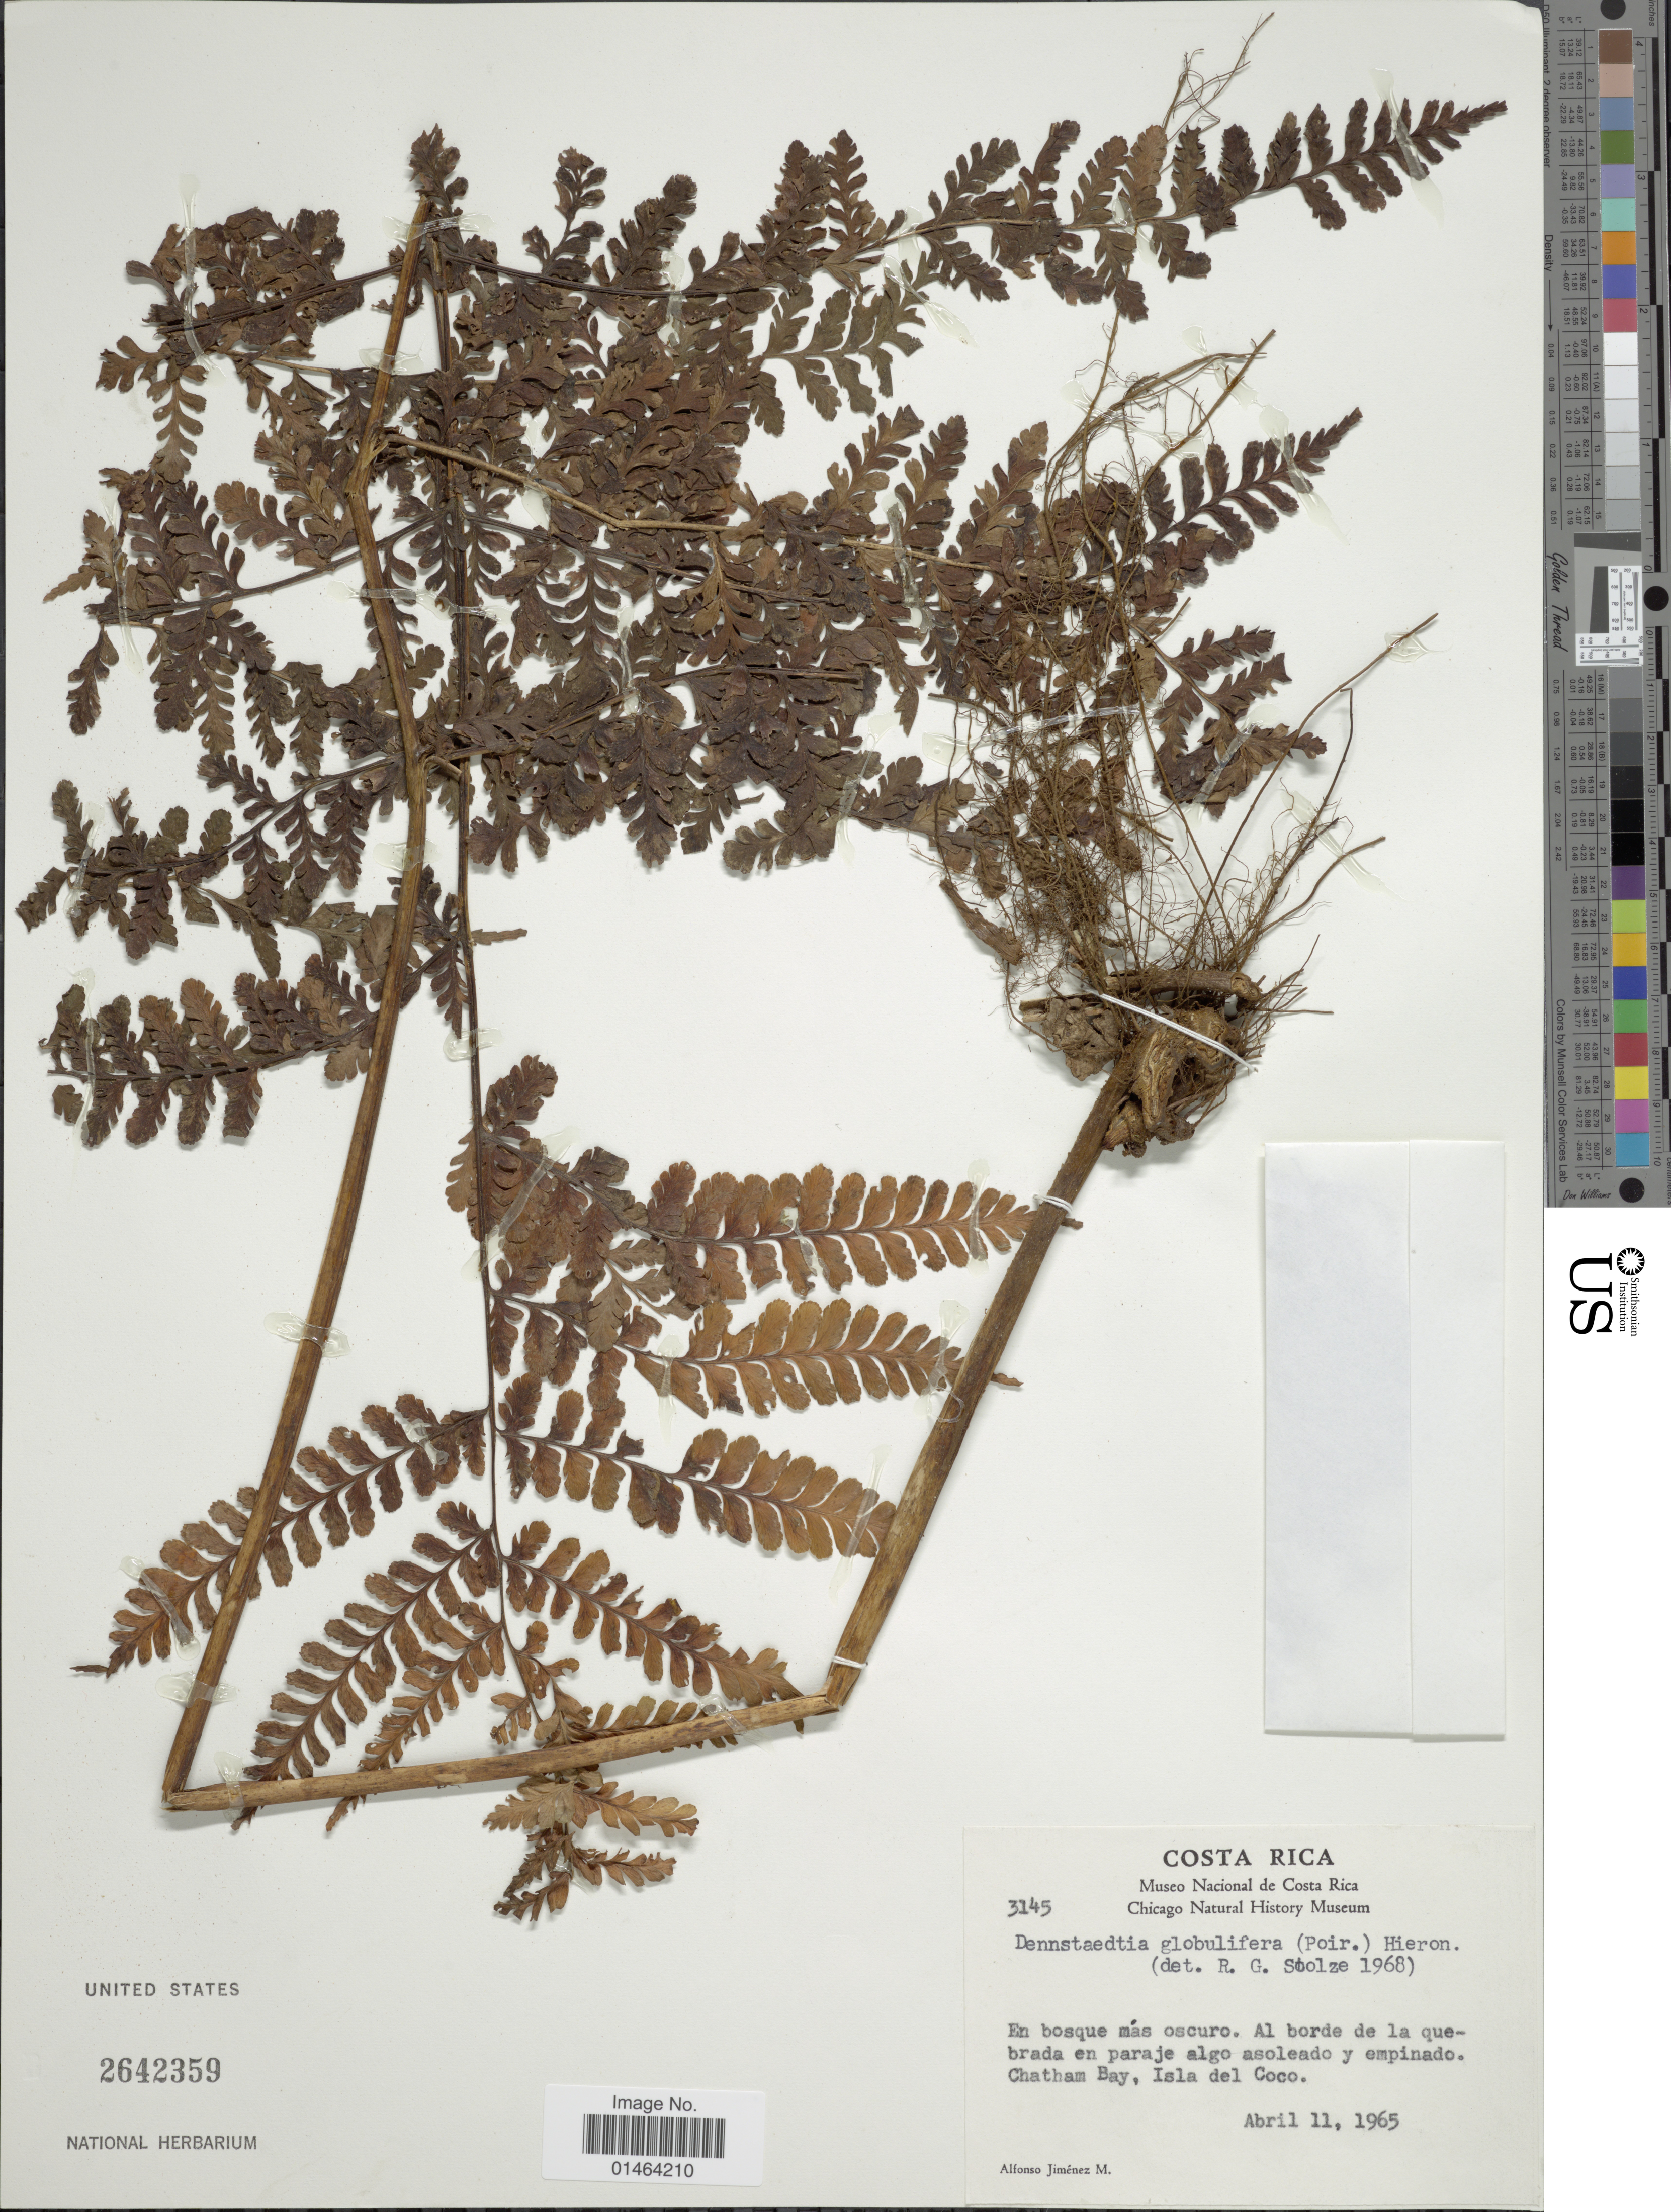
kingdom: Plantae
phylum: Tracheophyta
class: Polypodiopsida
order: Polypodiales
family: Dennstaedtiaceae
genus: Dennstaedtia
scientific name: Dennstaedtia globulifera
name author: (Poir.) Hieron.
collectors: A. Jimenez M.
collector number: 3145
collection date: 1965-04-11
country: Costa Rica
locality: Chatham Bay, Isla del Coco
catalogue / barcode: US 2642359